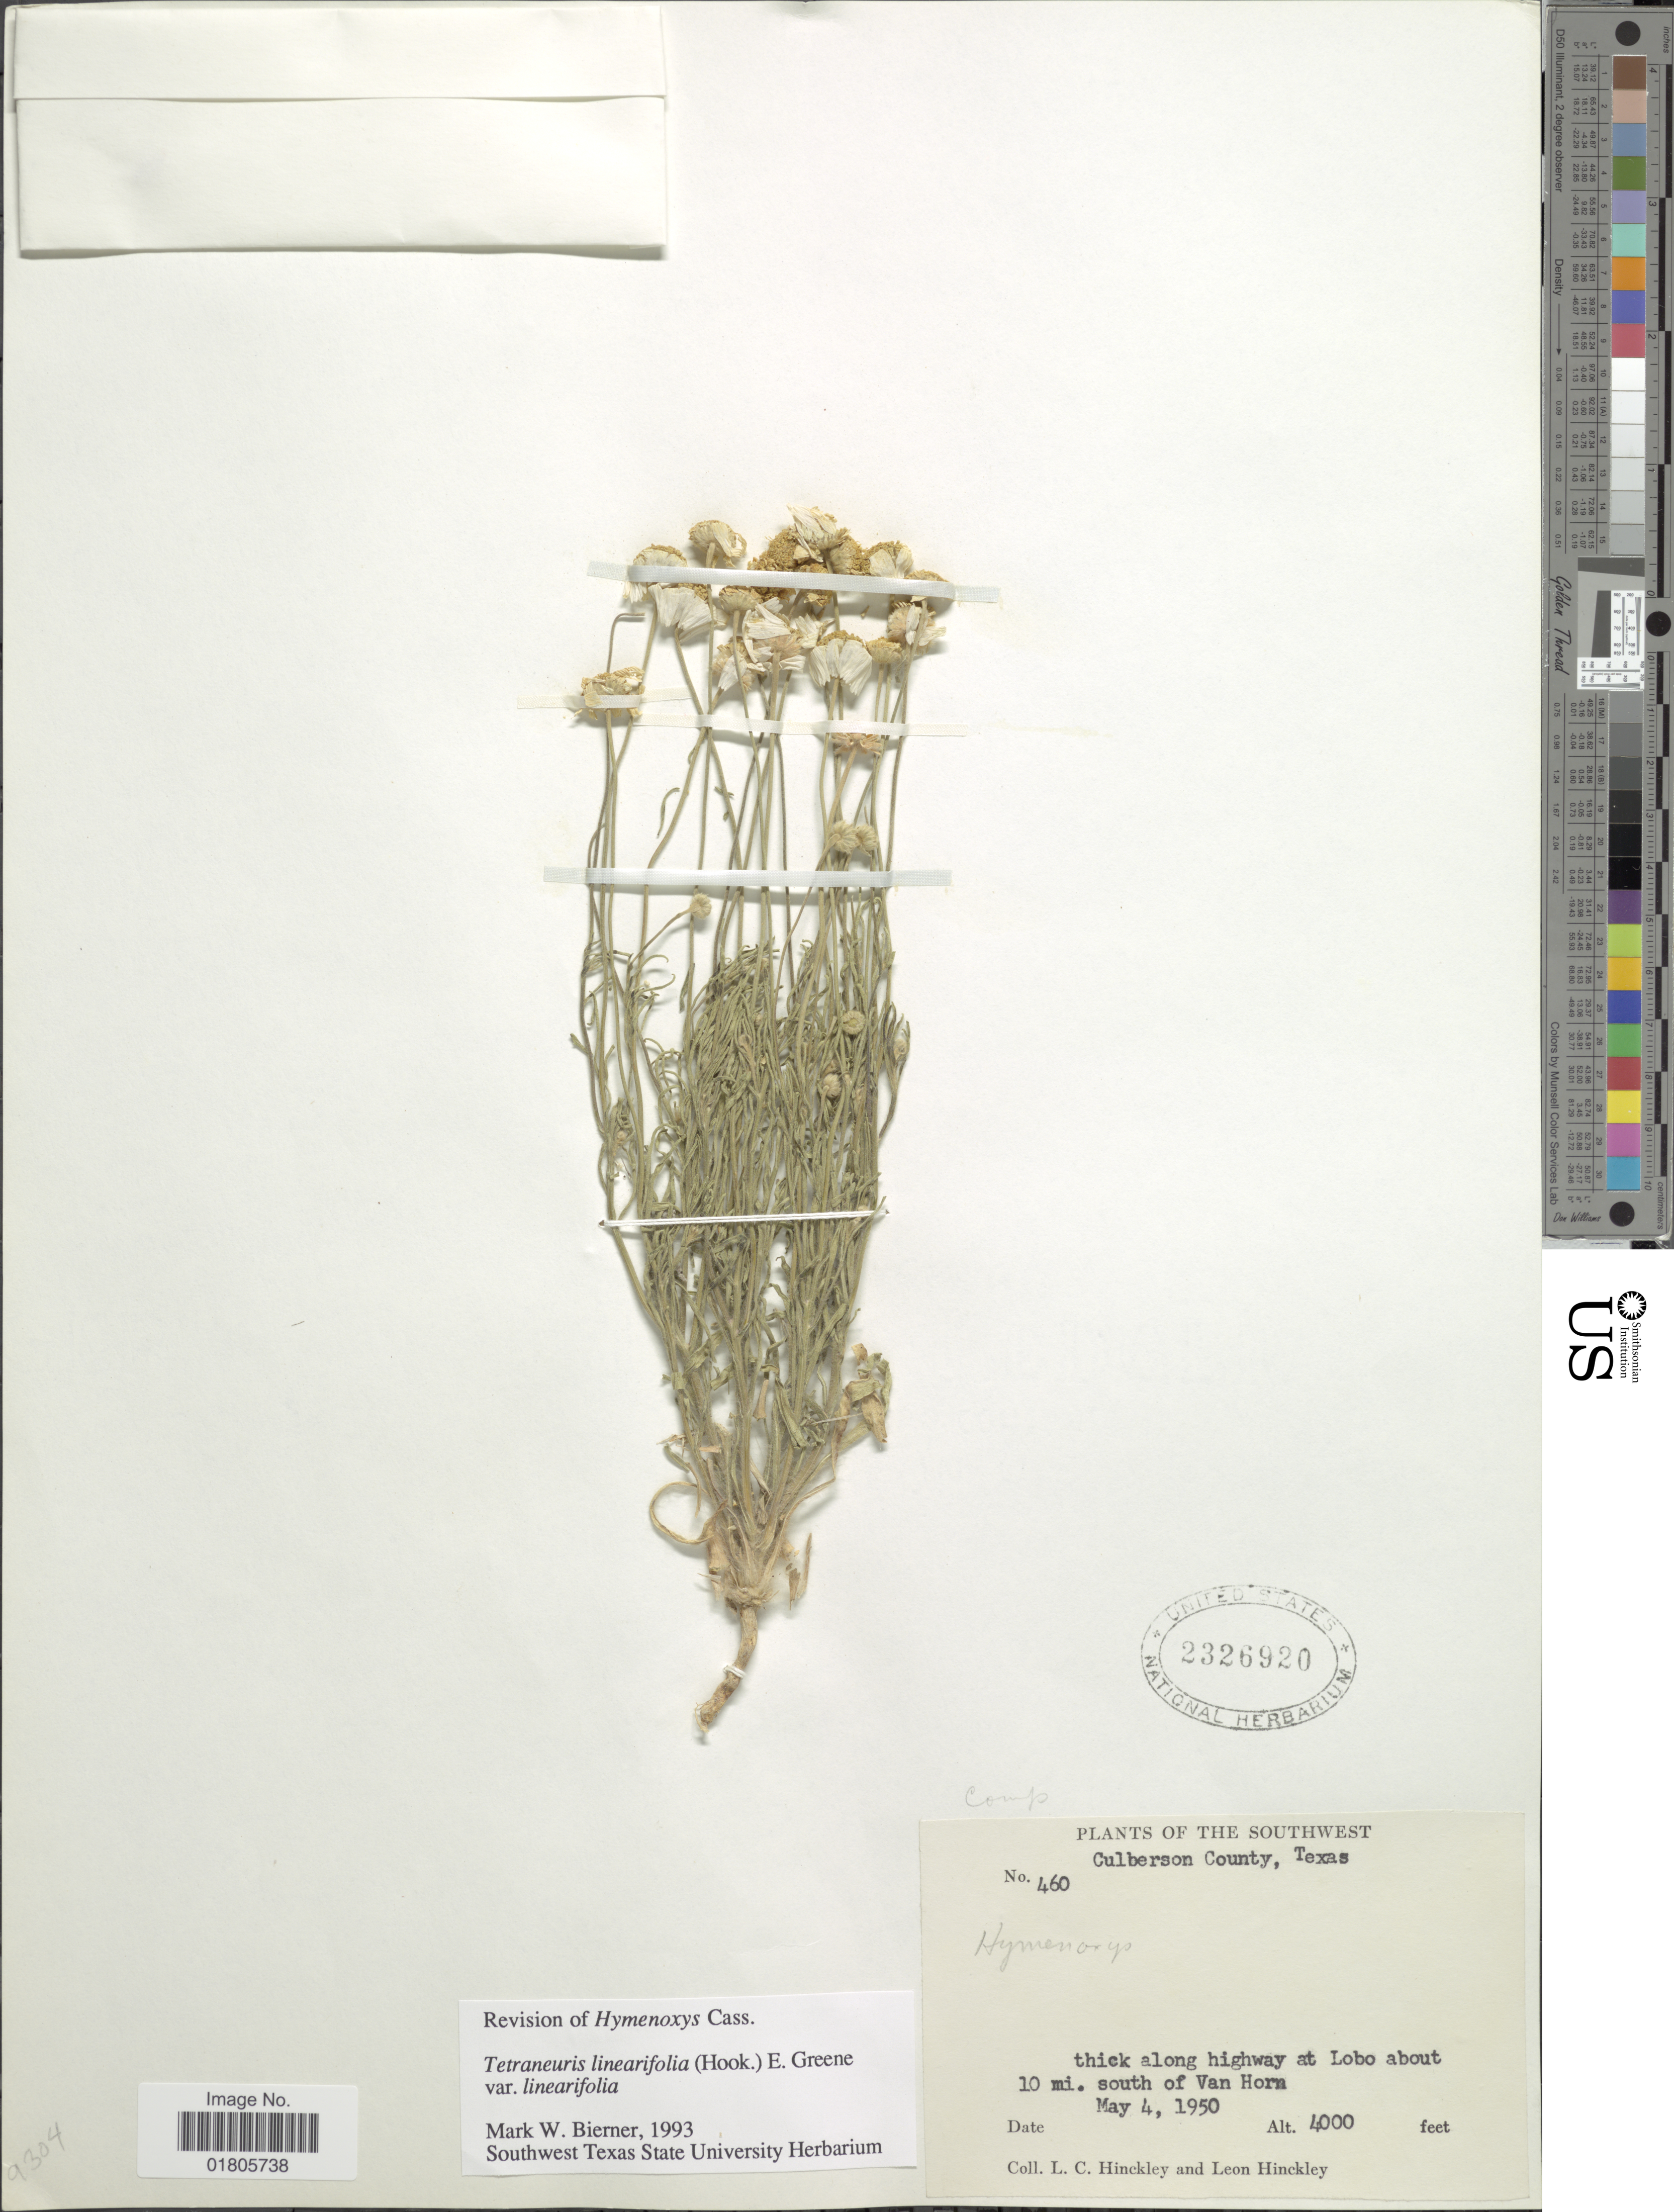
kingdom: Plantae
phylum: Tracheophyta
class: Magnoliopsida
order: Asterales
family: Asteraceae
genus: Tetraneuris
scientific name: Tetraneuris linearifolia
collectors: L. Hinckley & L. Hinckley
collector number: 460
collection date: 1950-05-04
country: United States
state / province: Texas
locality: Culberson County, Southwest. Thick along highway at Lobo about 10 mi. south of Van Hora.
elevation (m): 1219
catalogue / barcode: US 2326920